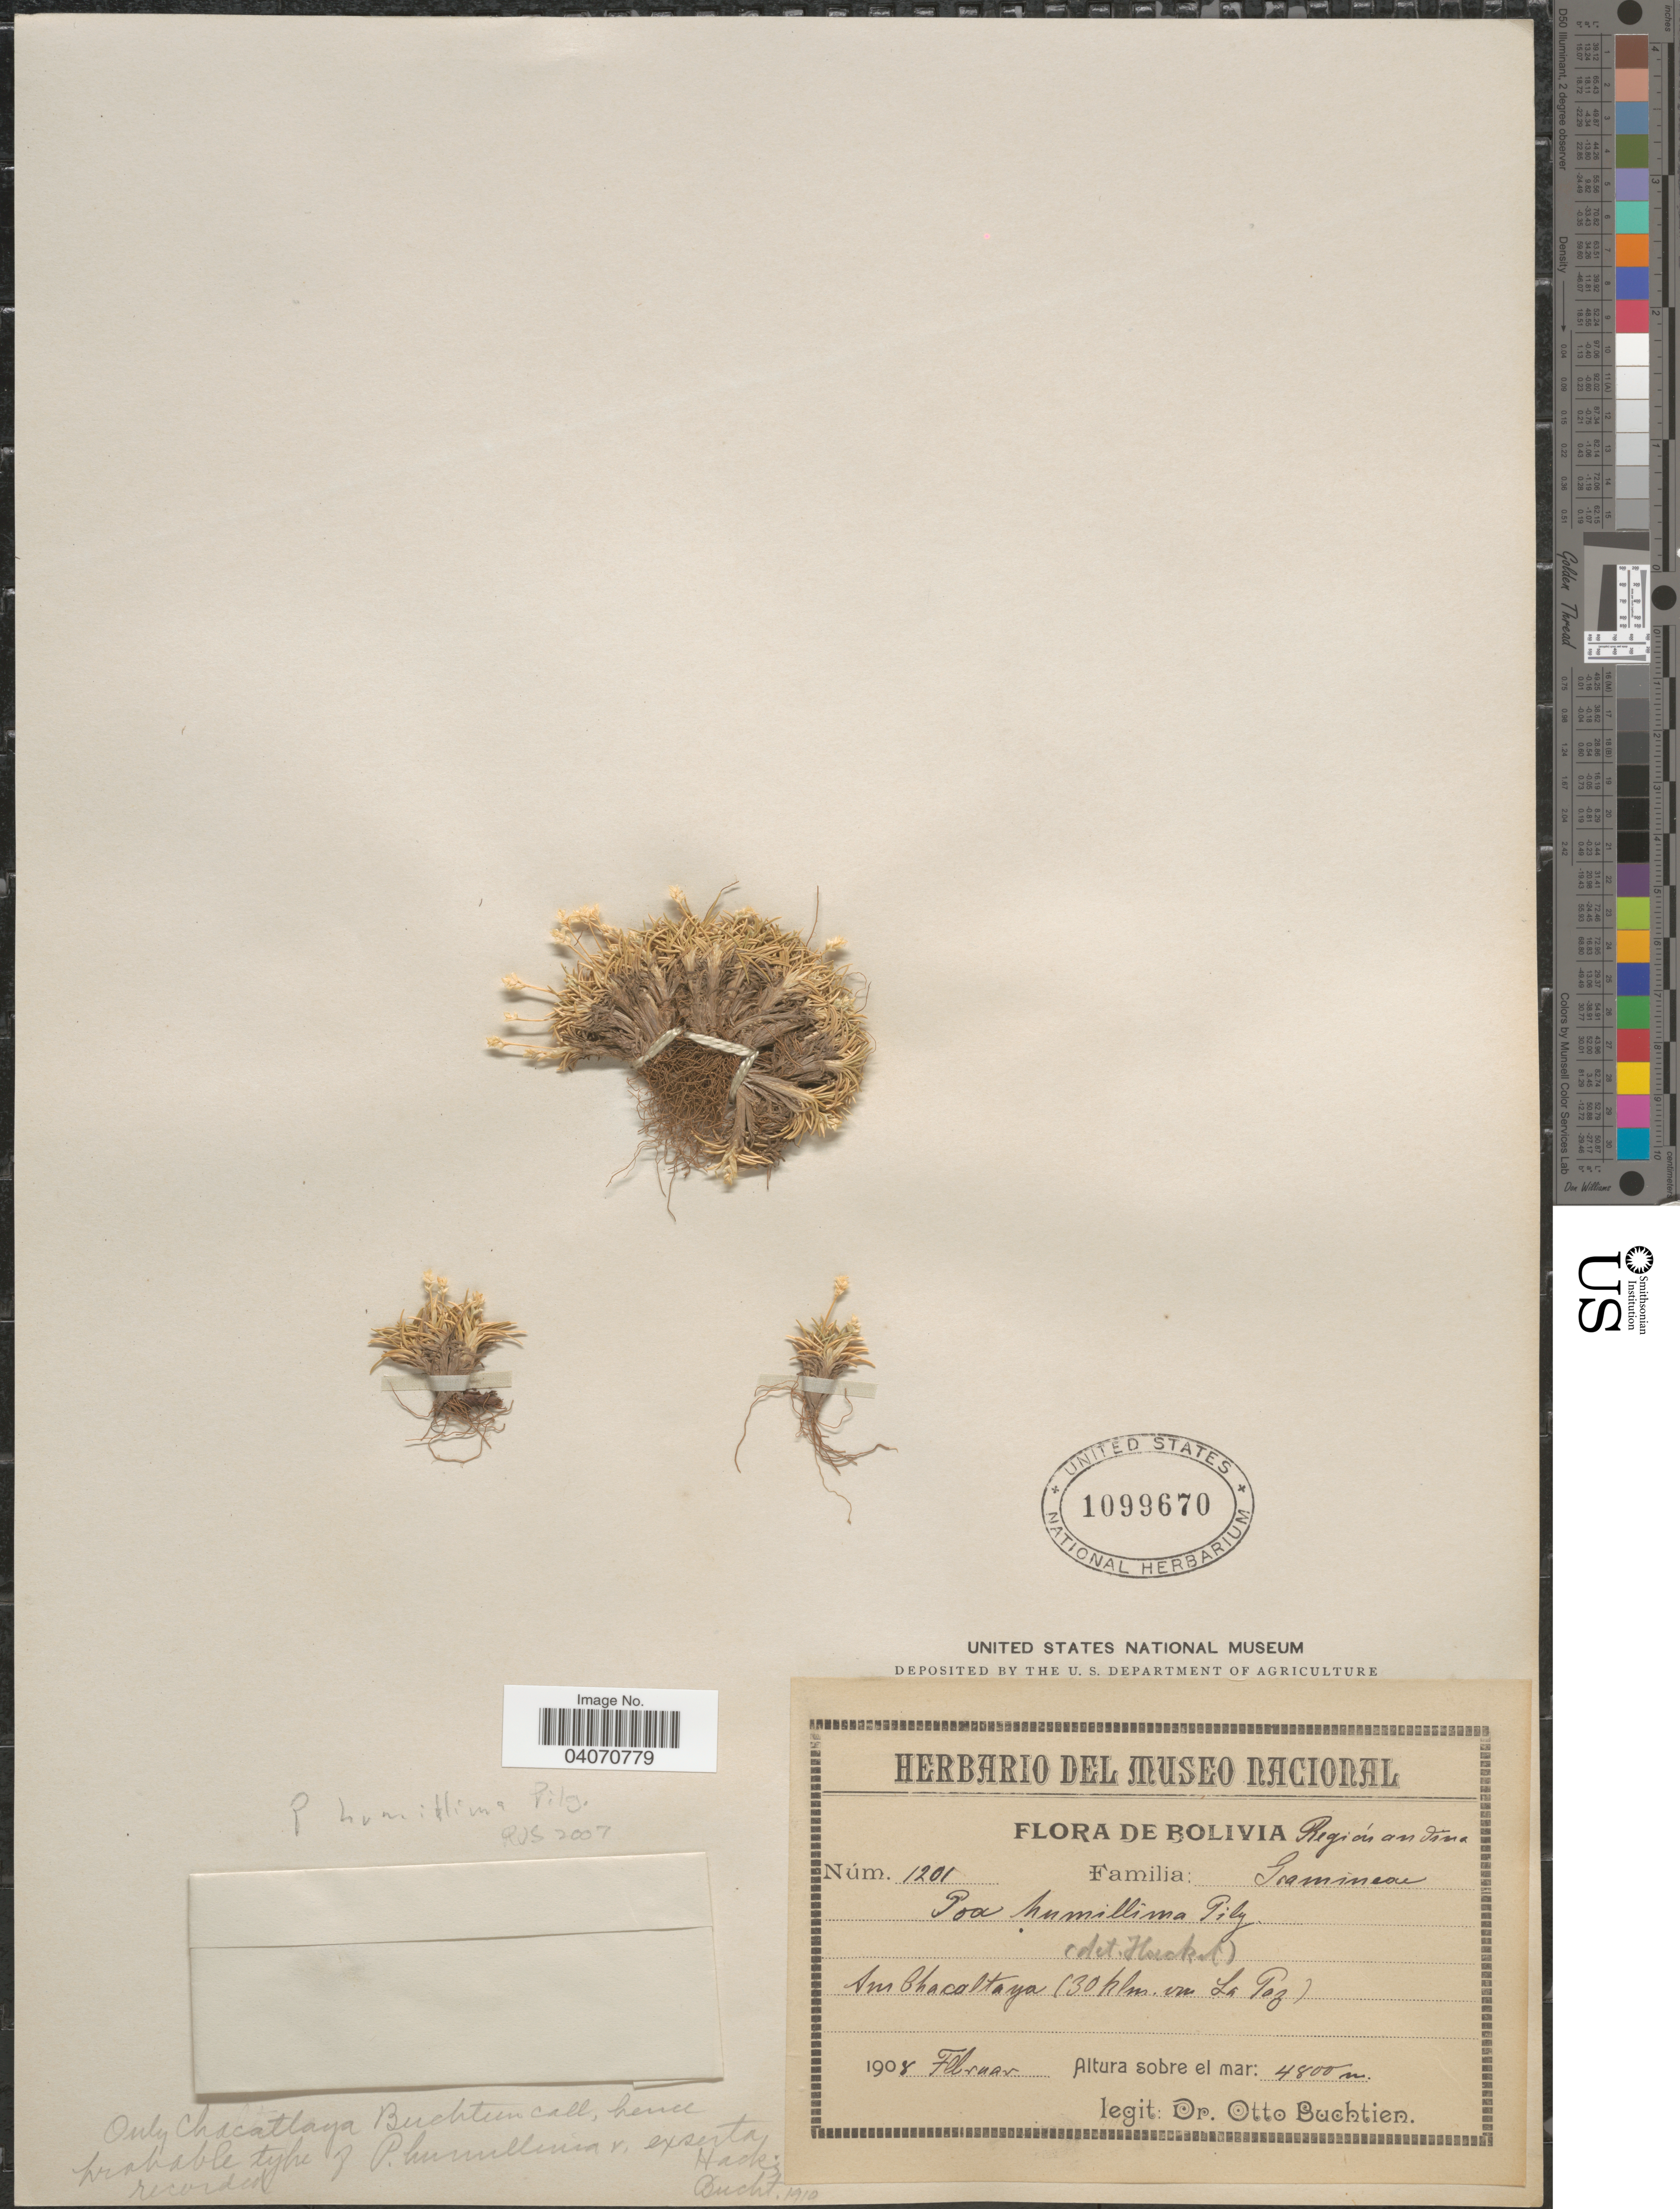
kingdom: Plantae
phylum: Tracheophyta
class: Liliopsida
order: Poales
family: Poaceae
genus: Poa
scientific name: Poa humillima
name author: Pilg.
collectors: O. Buchtien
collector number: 1201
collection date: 1908-02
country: Bolivia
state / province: La Paz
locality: Región andina. Am Chacaltaya (30 Klm. von La Paz).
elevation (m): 4800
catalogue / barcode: US 1099670